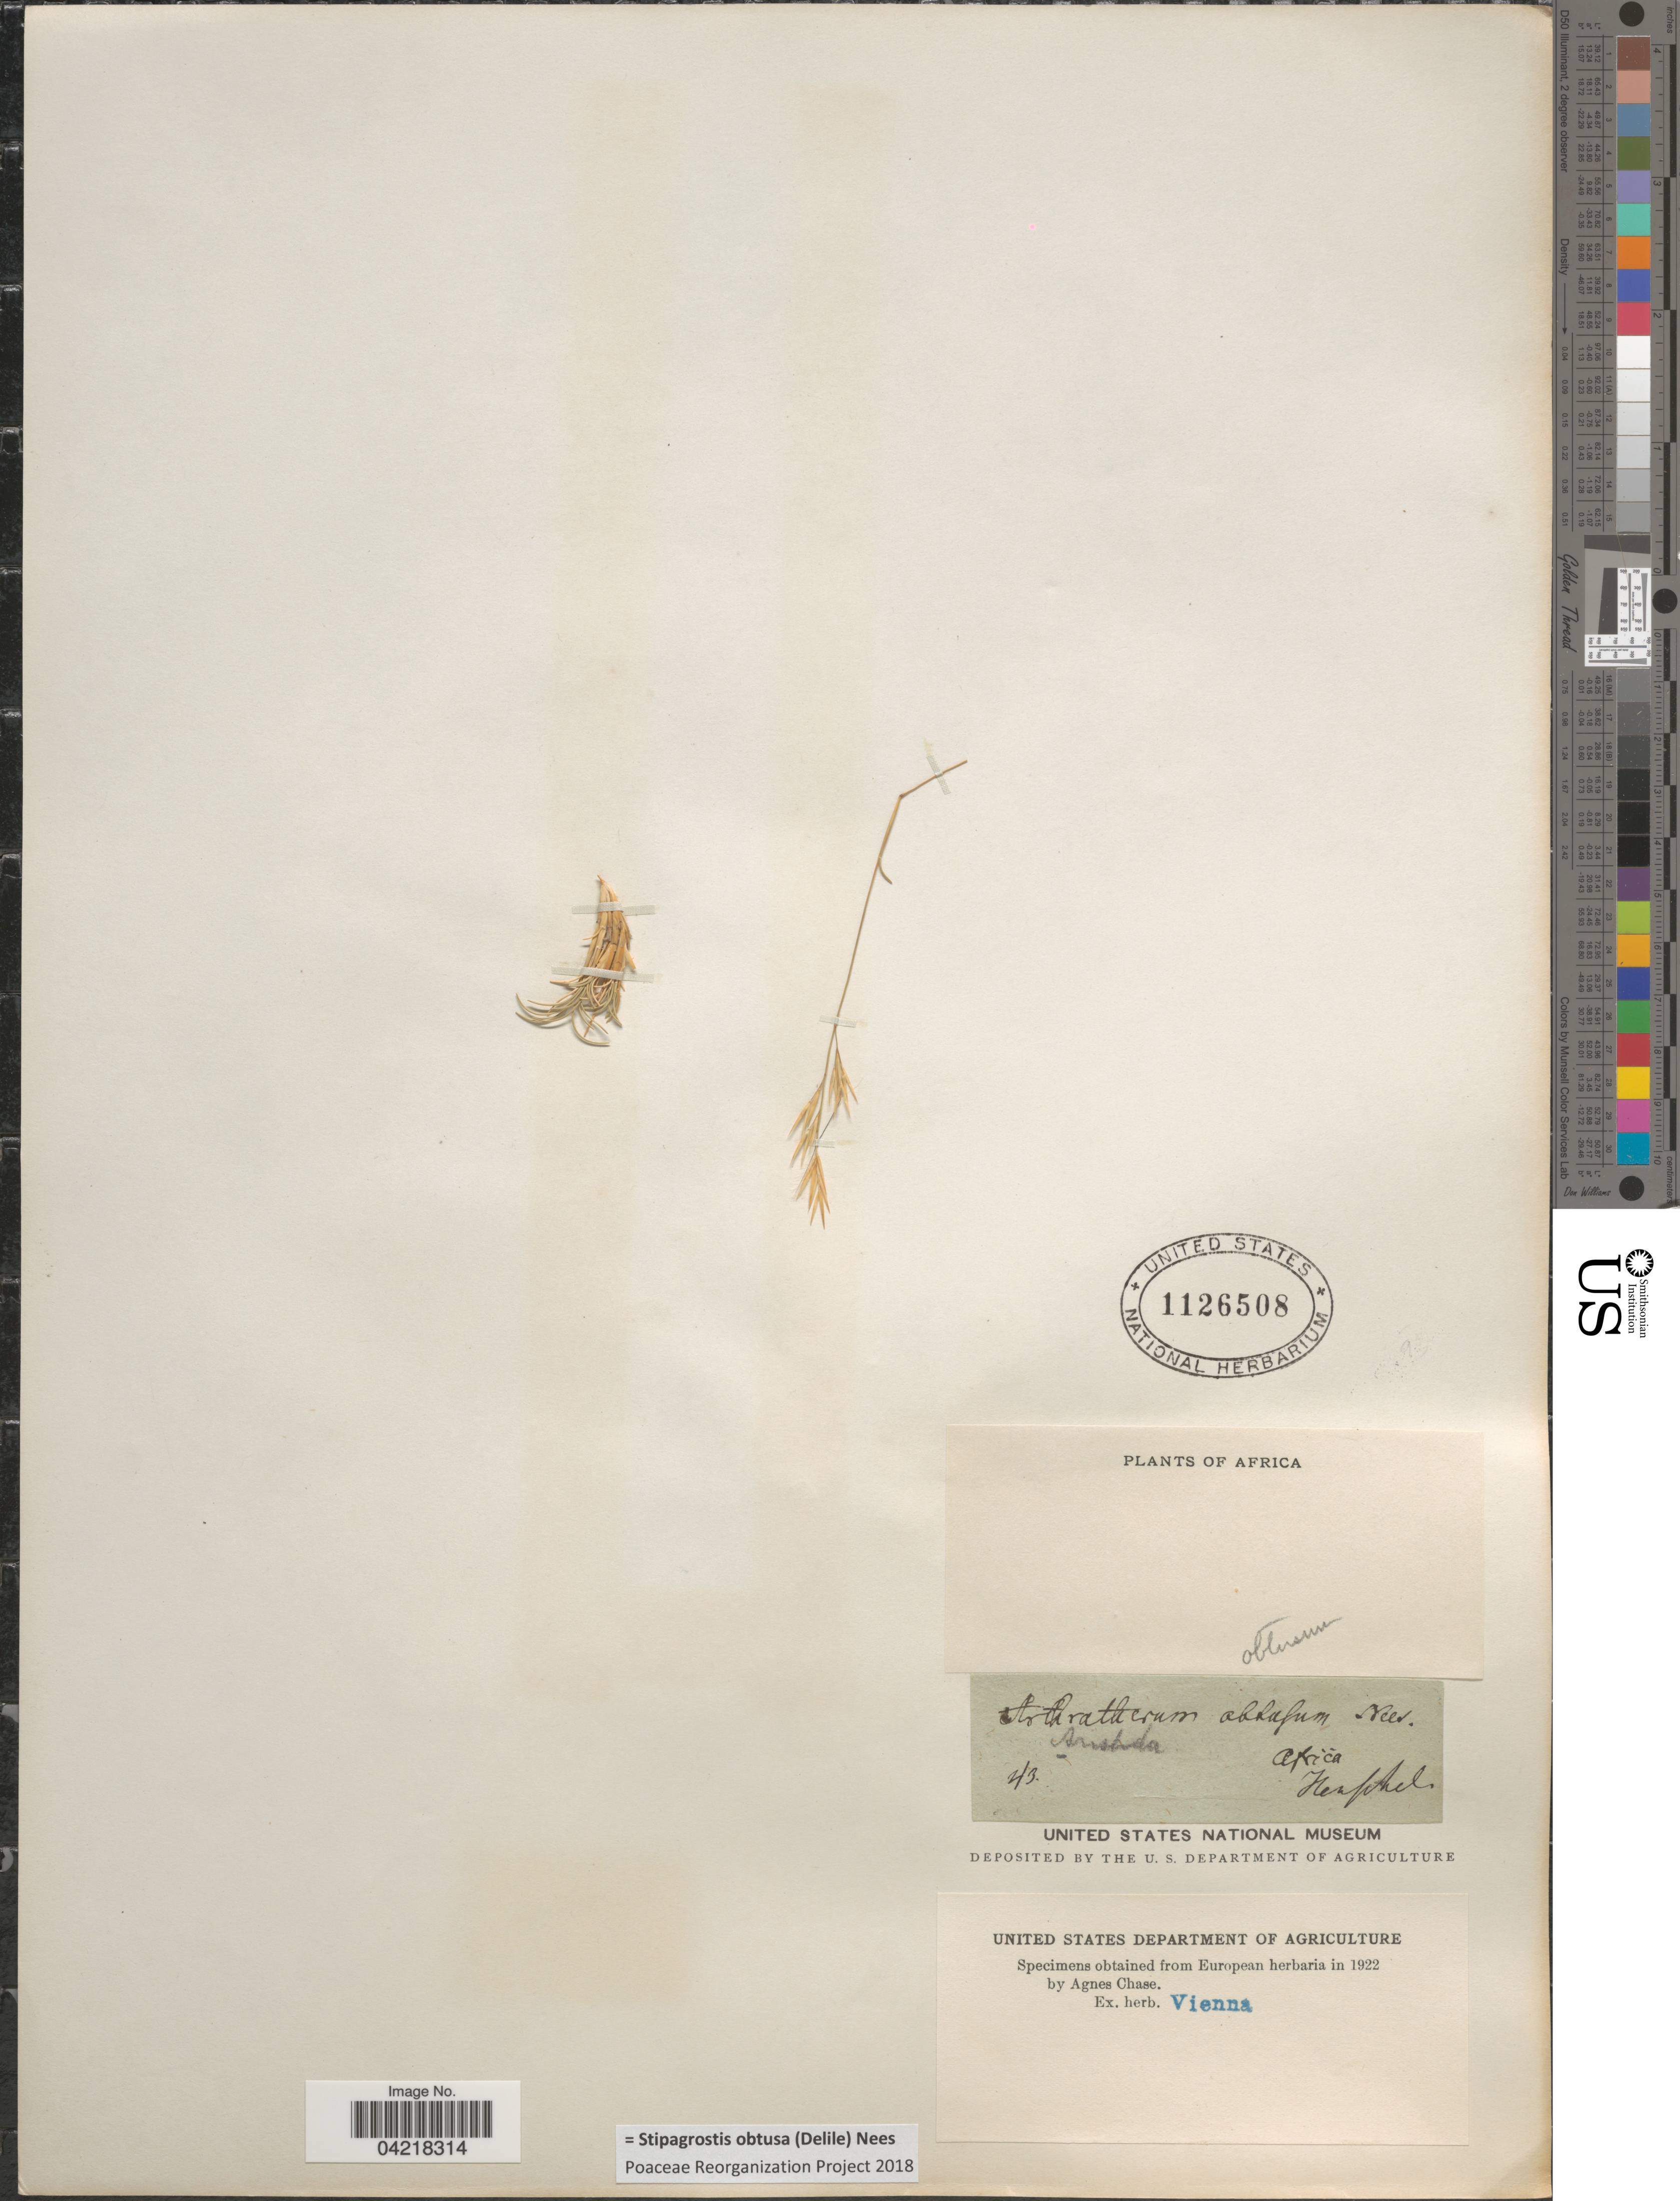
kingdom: Plantae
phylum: Tracheophyta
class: Liliopsida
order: Poales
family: Poaceae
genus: Stipagrostis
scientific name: Stipagrostis obtusa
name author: (Delile) Nees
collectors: Herschel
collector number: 43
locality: Africa.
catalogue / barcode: US 1126508